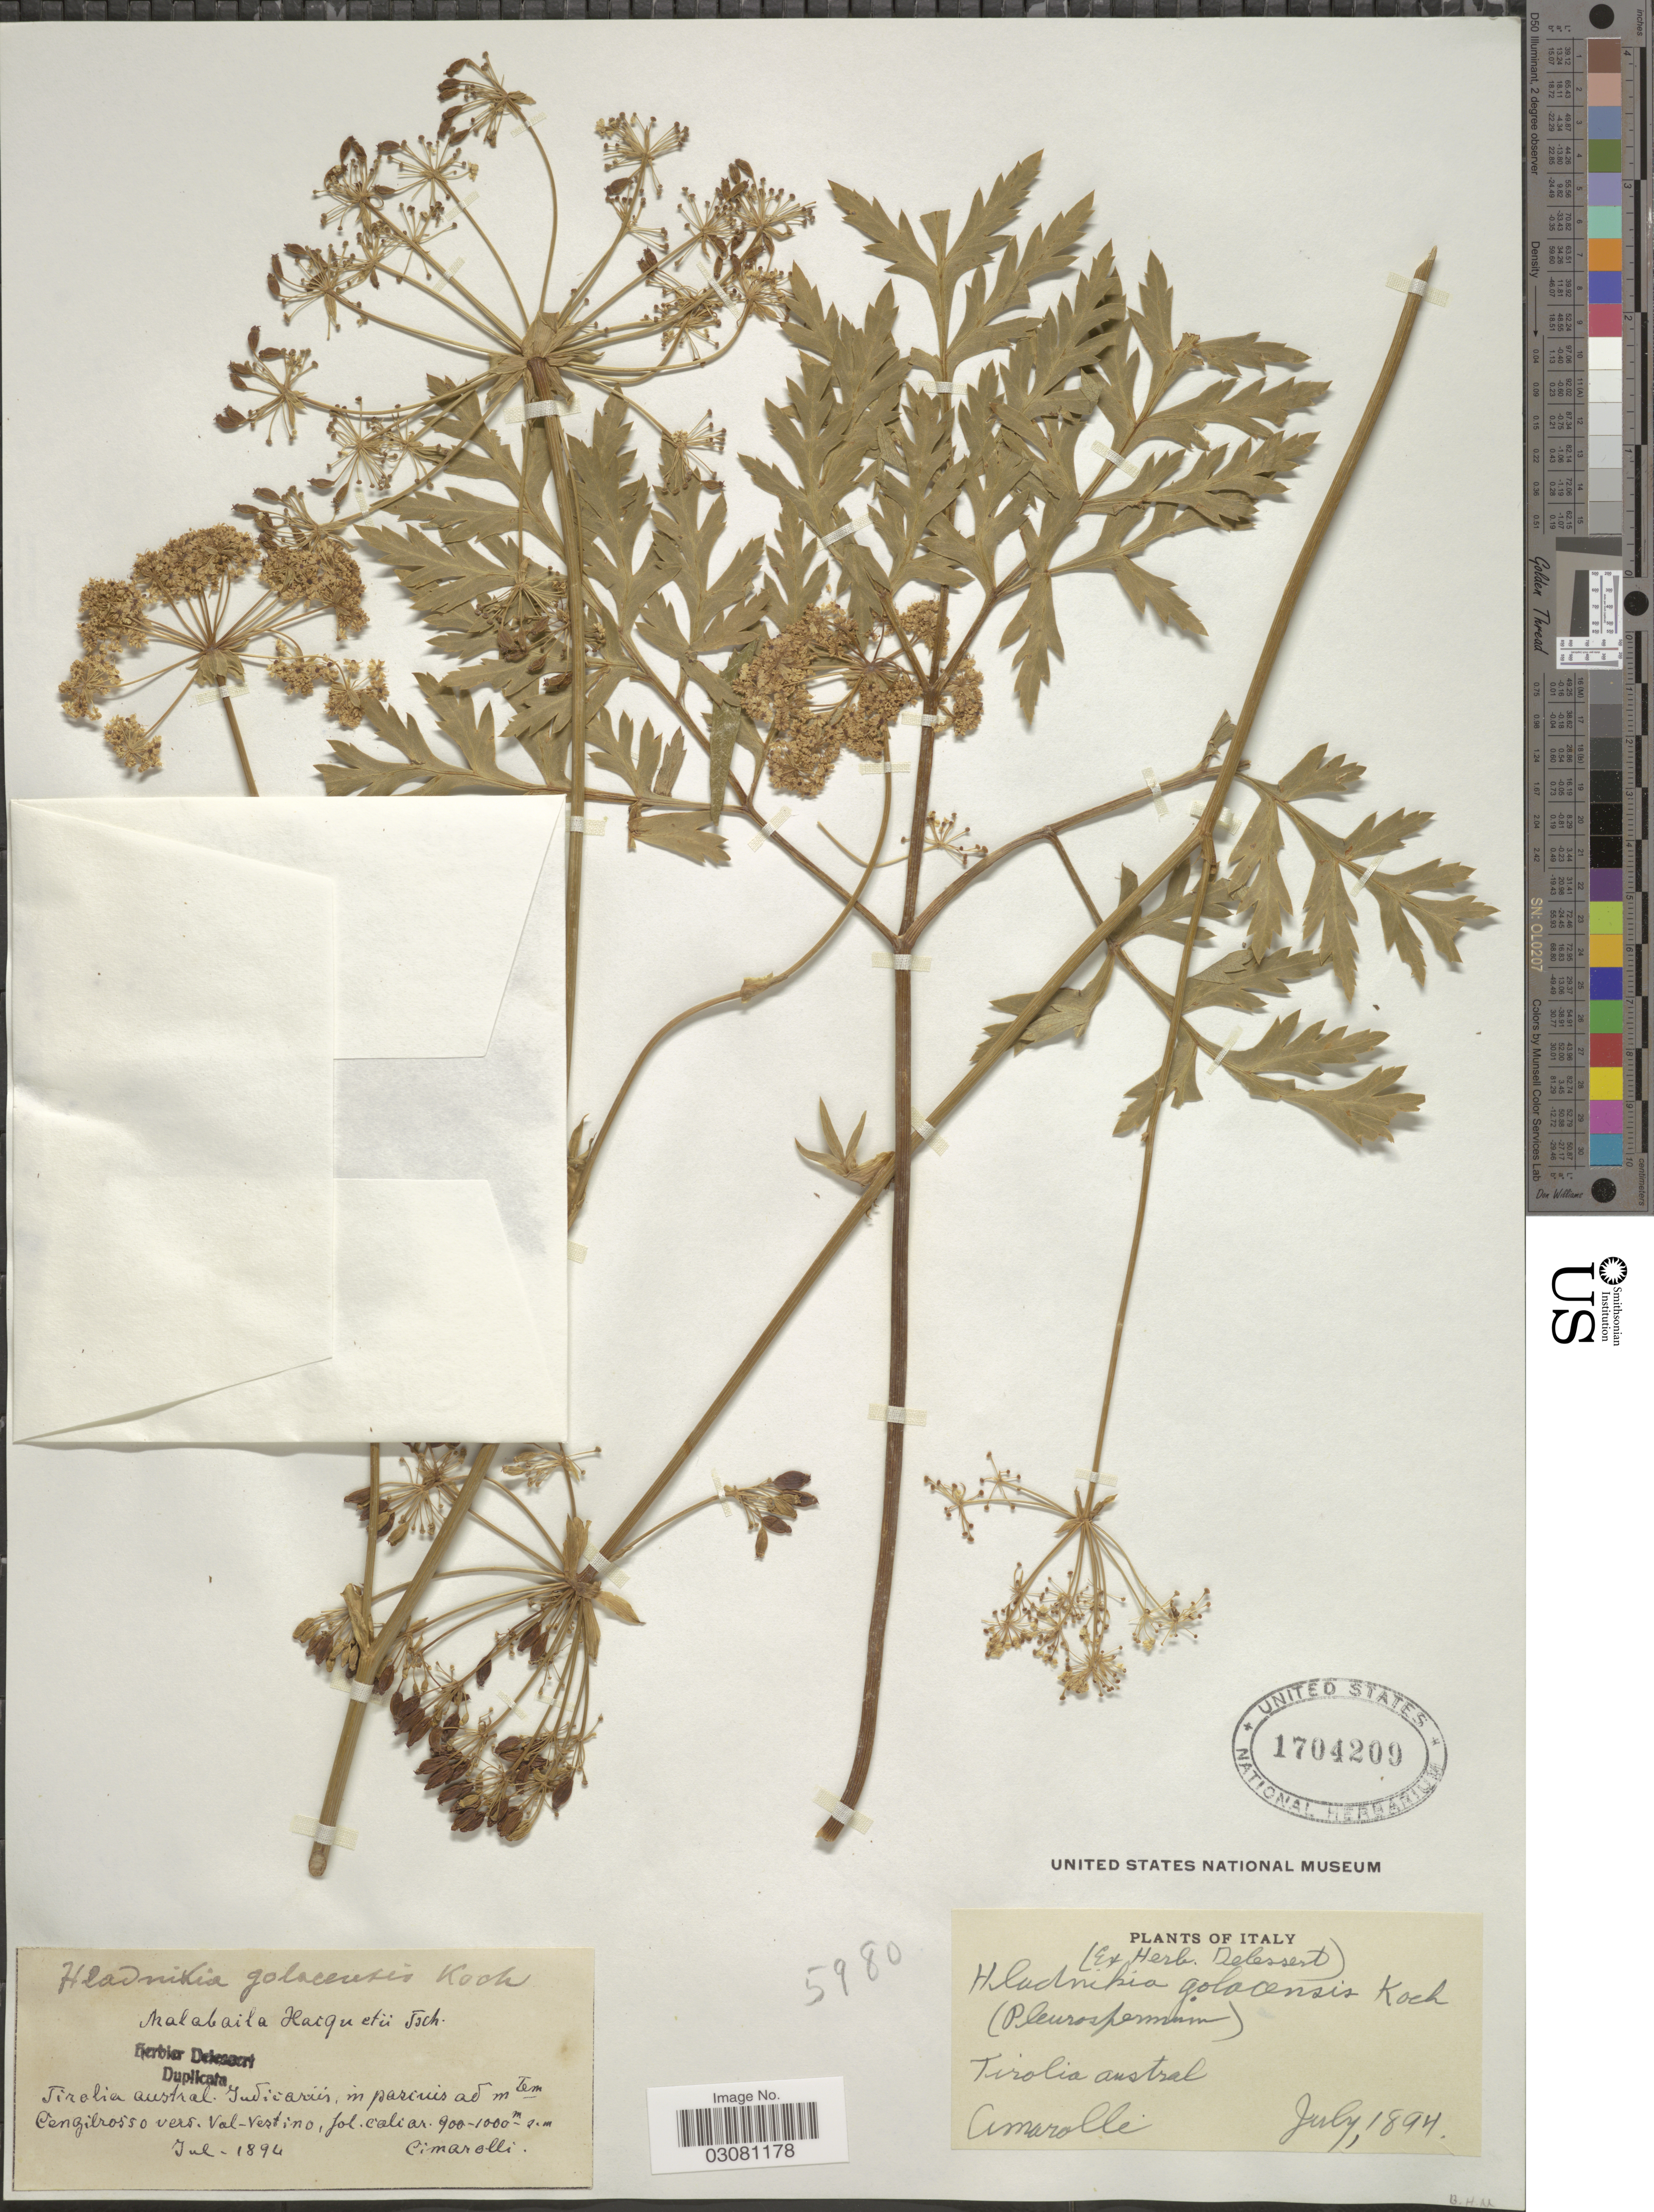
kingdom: Plantae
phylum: Tracheophyta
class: Magnoliopsida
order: Apiales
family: Apiaceae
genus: Hladnikia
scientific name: Hladnikia golaka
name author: (Hacq.) Rchb. f.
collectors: Cimarolli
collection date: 1894-07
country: Austria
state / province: Tirol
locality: Tirolia austral. In dicariis, in parcuis ad mtem Cengilrosso vers. Val-Vestino.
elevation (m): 900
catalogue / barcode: US 1704209